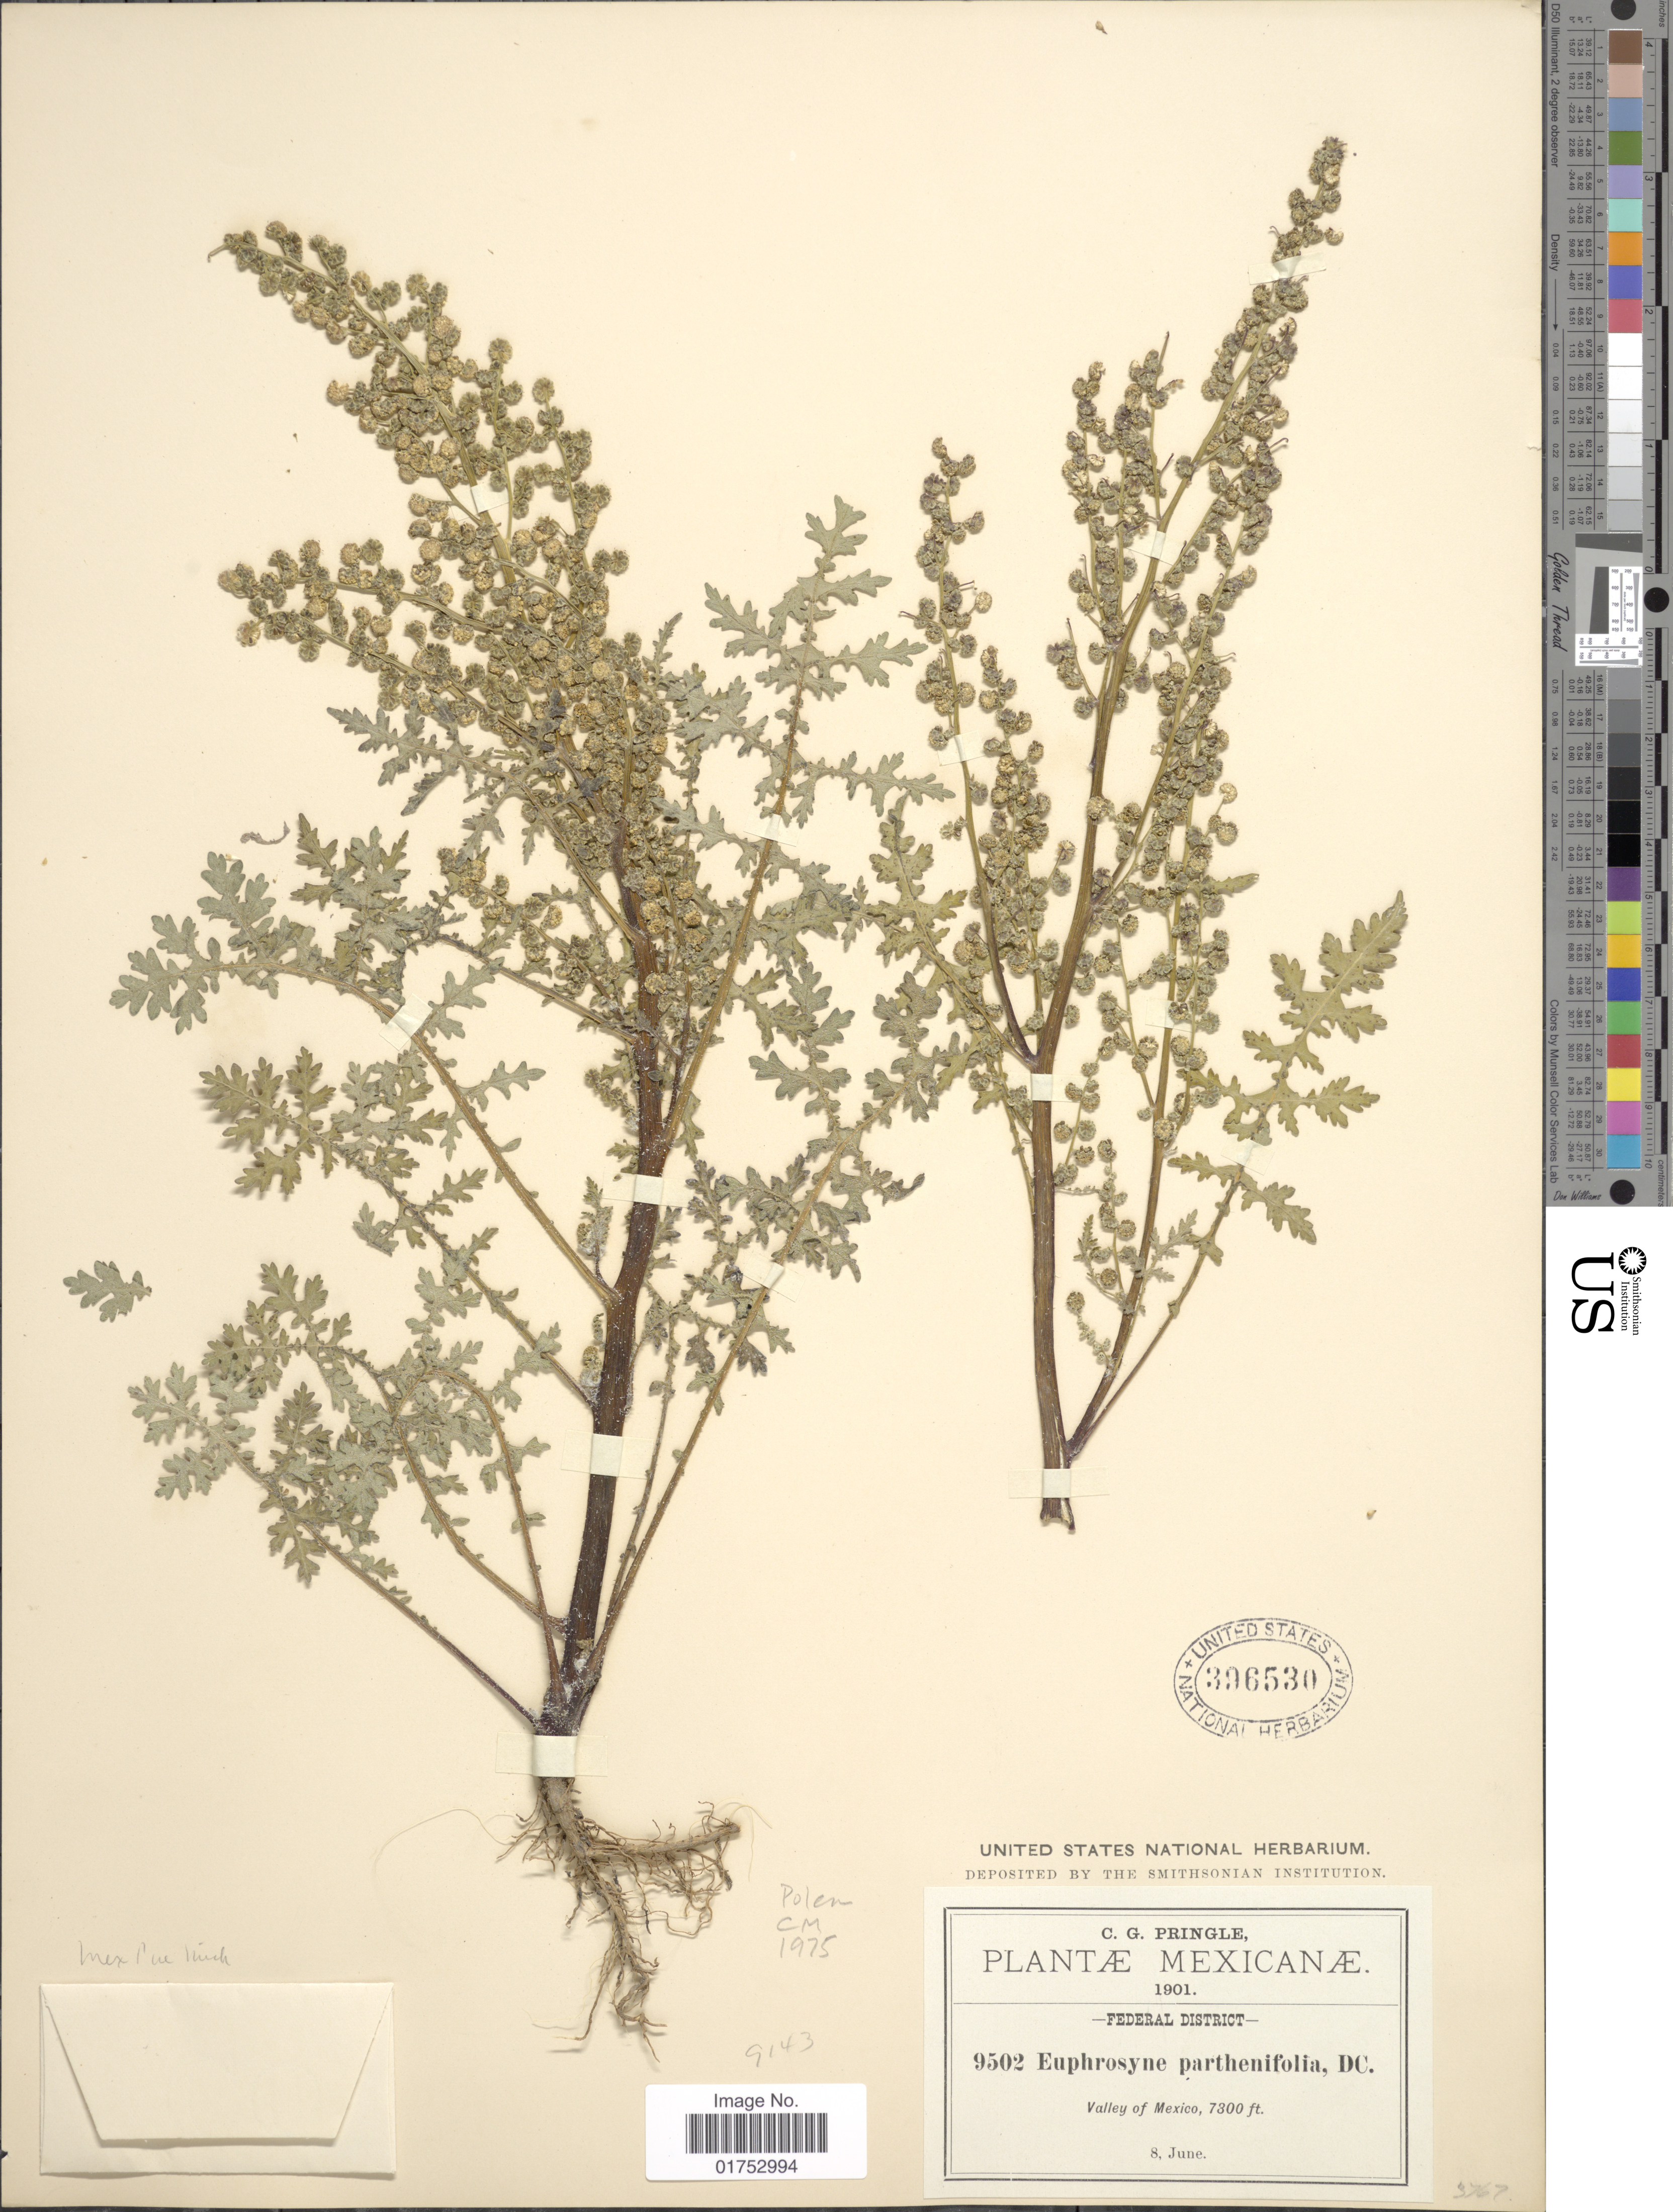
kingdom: Plantae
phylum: Tracheophyta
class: Magnoliopsida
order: Asterales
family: Asteraceae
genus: Euphrosyne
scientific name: Euphrosyne parthenifolia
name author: DC.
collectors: C. G. Pringle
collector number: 9502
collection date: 1901-06-08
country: Mexico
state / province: Distrito Federal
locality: Federal District, Valley of Mexico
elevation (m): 2225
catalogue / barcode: US 396530